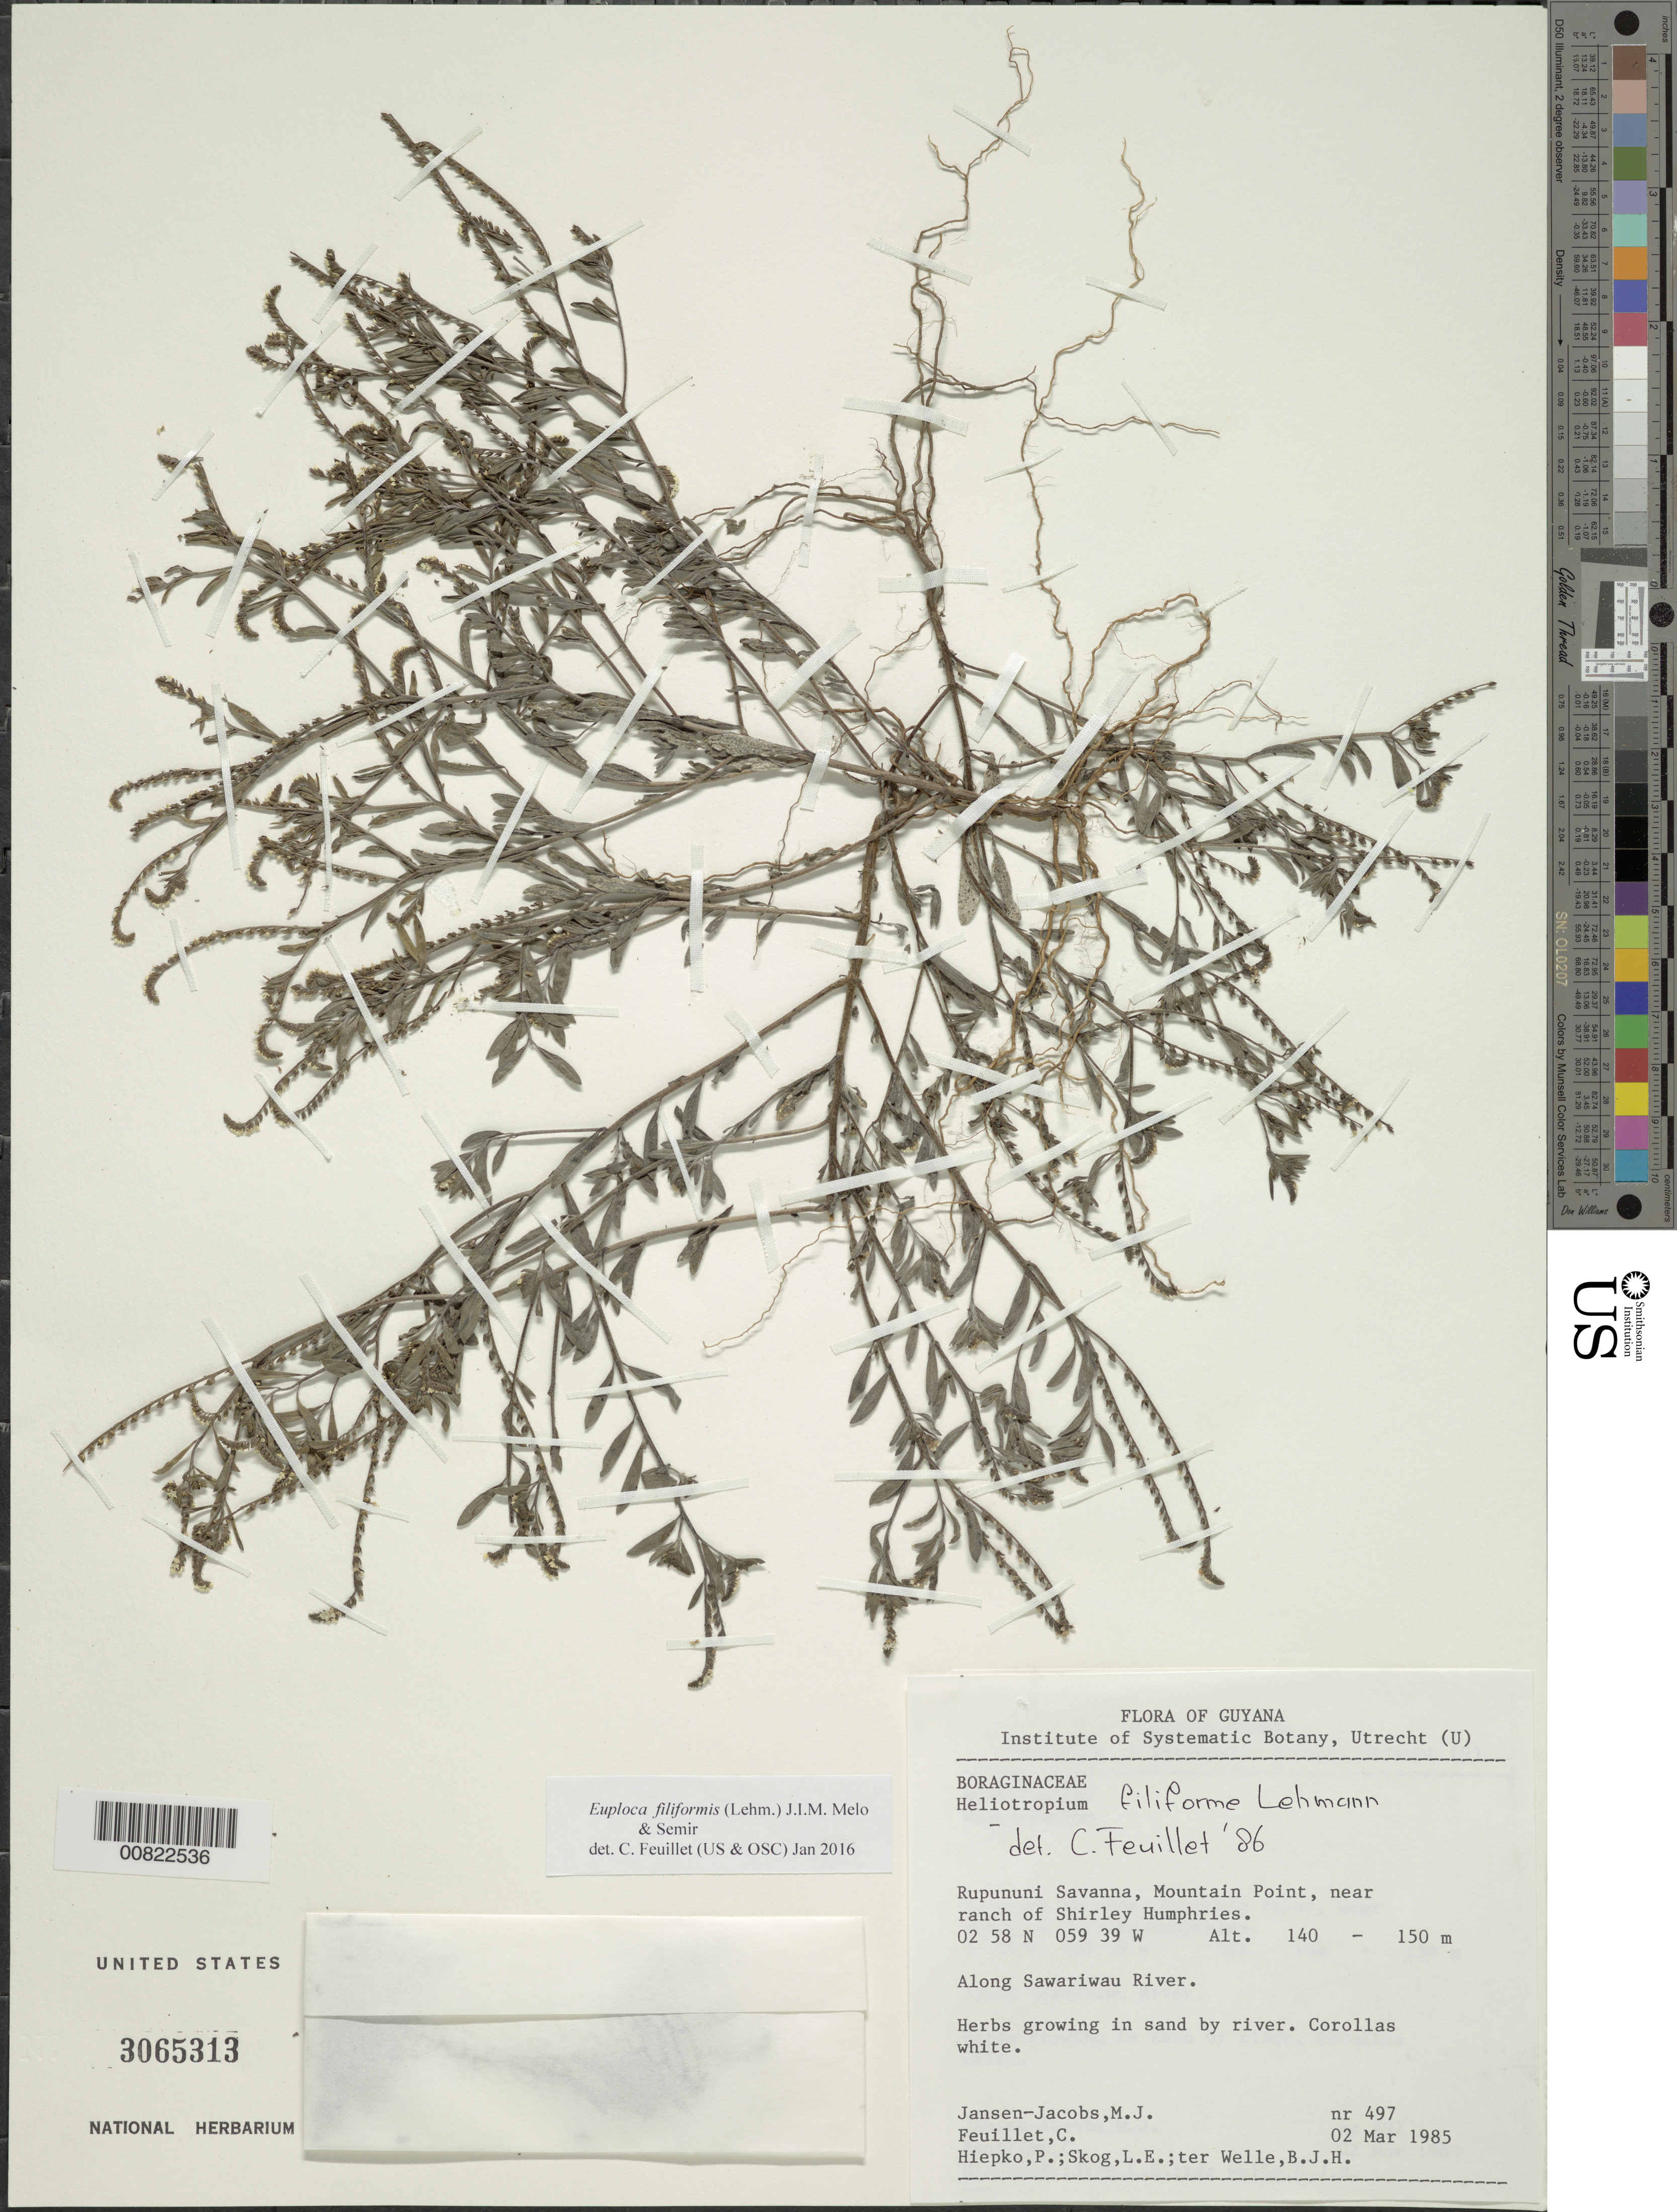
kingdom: Plantae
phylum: Tracheophyta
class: Magnoliopsida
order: Boraginales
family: Heliotropiaceae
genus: Euploca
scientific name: Euploca filiformis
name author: (Lehm.) J.I.M. Melo & Semir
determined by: Feuillet, C.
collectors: M. J. Jansen-Jacobs, C. Feuillet, P. H. Hiepko, L. E. Skog & B. Welle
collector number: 497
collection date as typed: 2-Mar-85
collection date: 1985-03-02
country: Guyana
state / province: U. Takutu-U. Essequibo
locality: Rupununi Savanna, Mountain Point, near ranch of Shirley Humphries, along Sawariwau R.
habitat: Sand by river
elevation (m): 140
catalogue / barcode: US 3065313